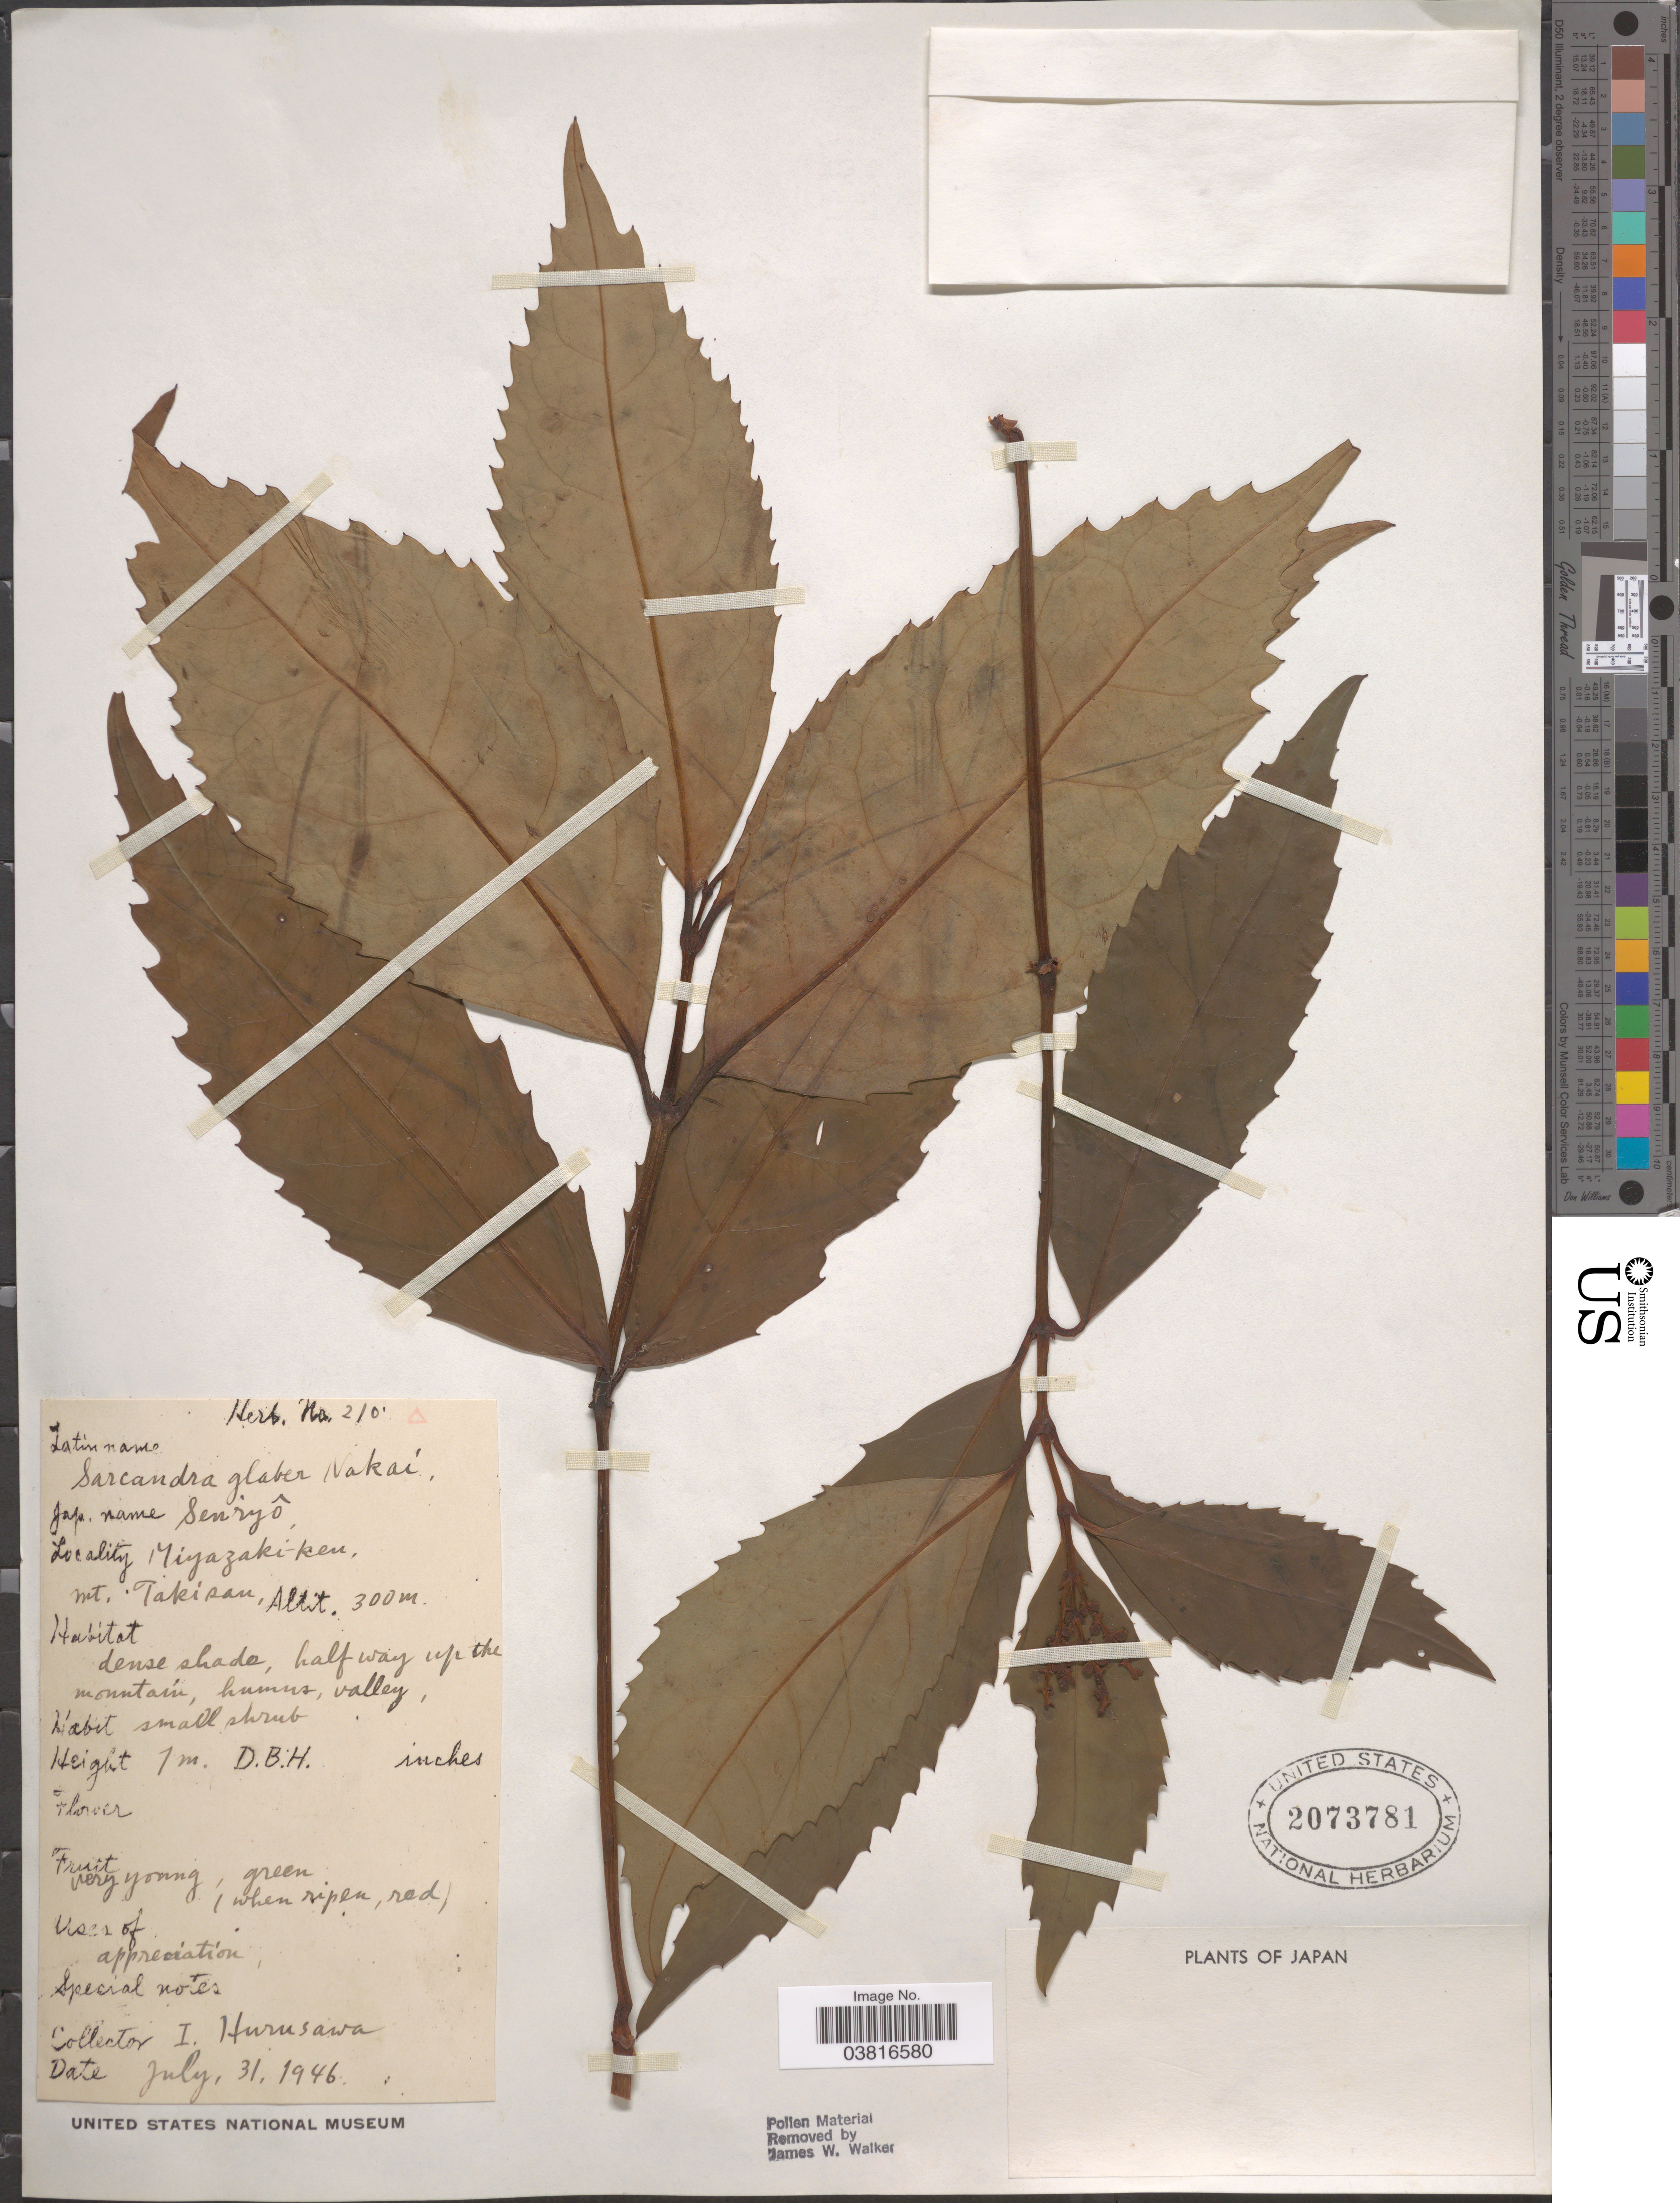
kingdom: Plantae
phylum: Tracheophyta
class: Magnoliopsida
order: Chloranthales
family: Chloranthaceae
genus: Sarcandra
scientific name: Sarcandra glabra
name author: (Thunb.) Nakai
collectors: I. Hurusawa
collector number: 210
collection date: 1946-07-31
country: Japan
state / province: Miyazaki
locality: Miyazaki-ken, Mt. Takisan.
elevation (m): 300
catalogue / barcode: US 2073781